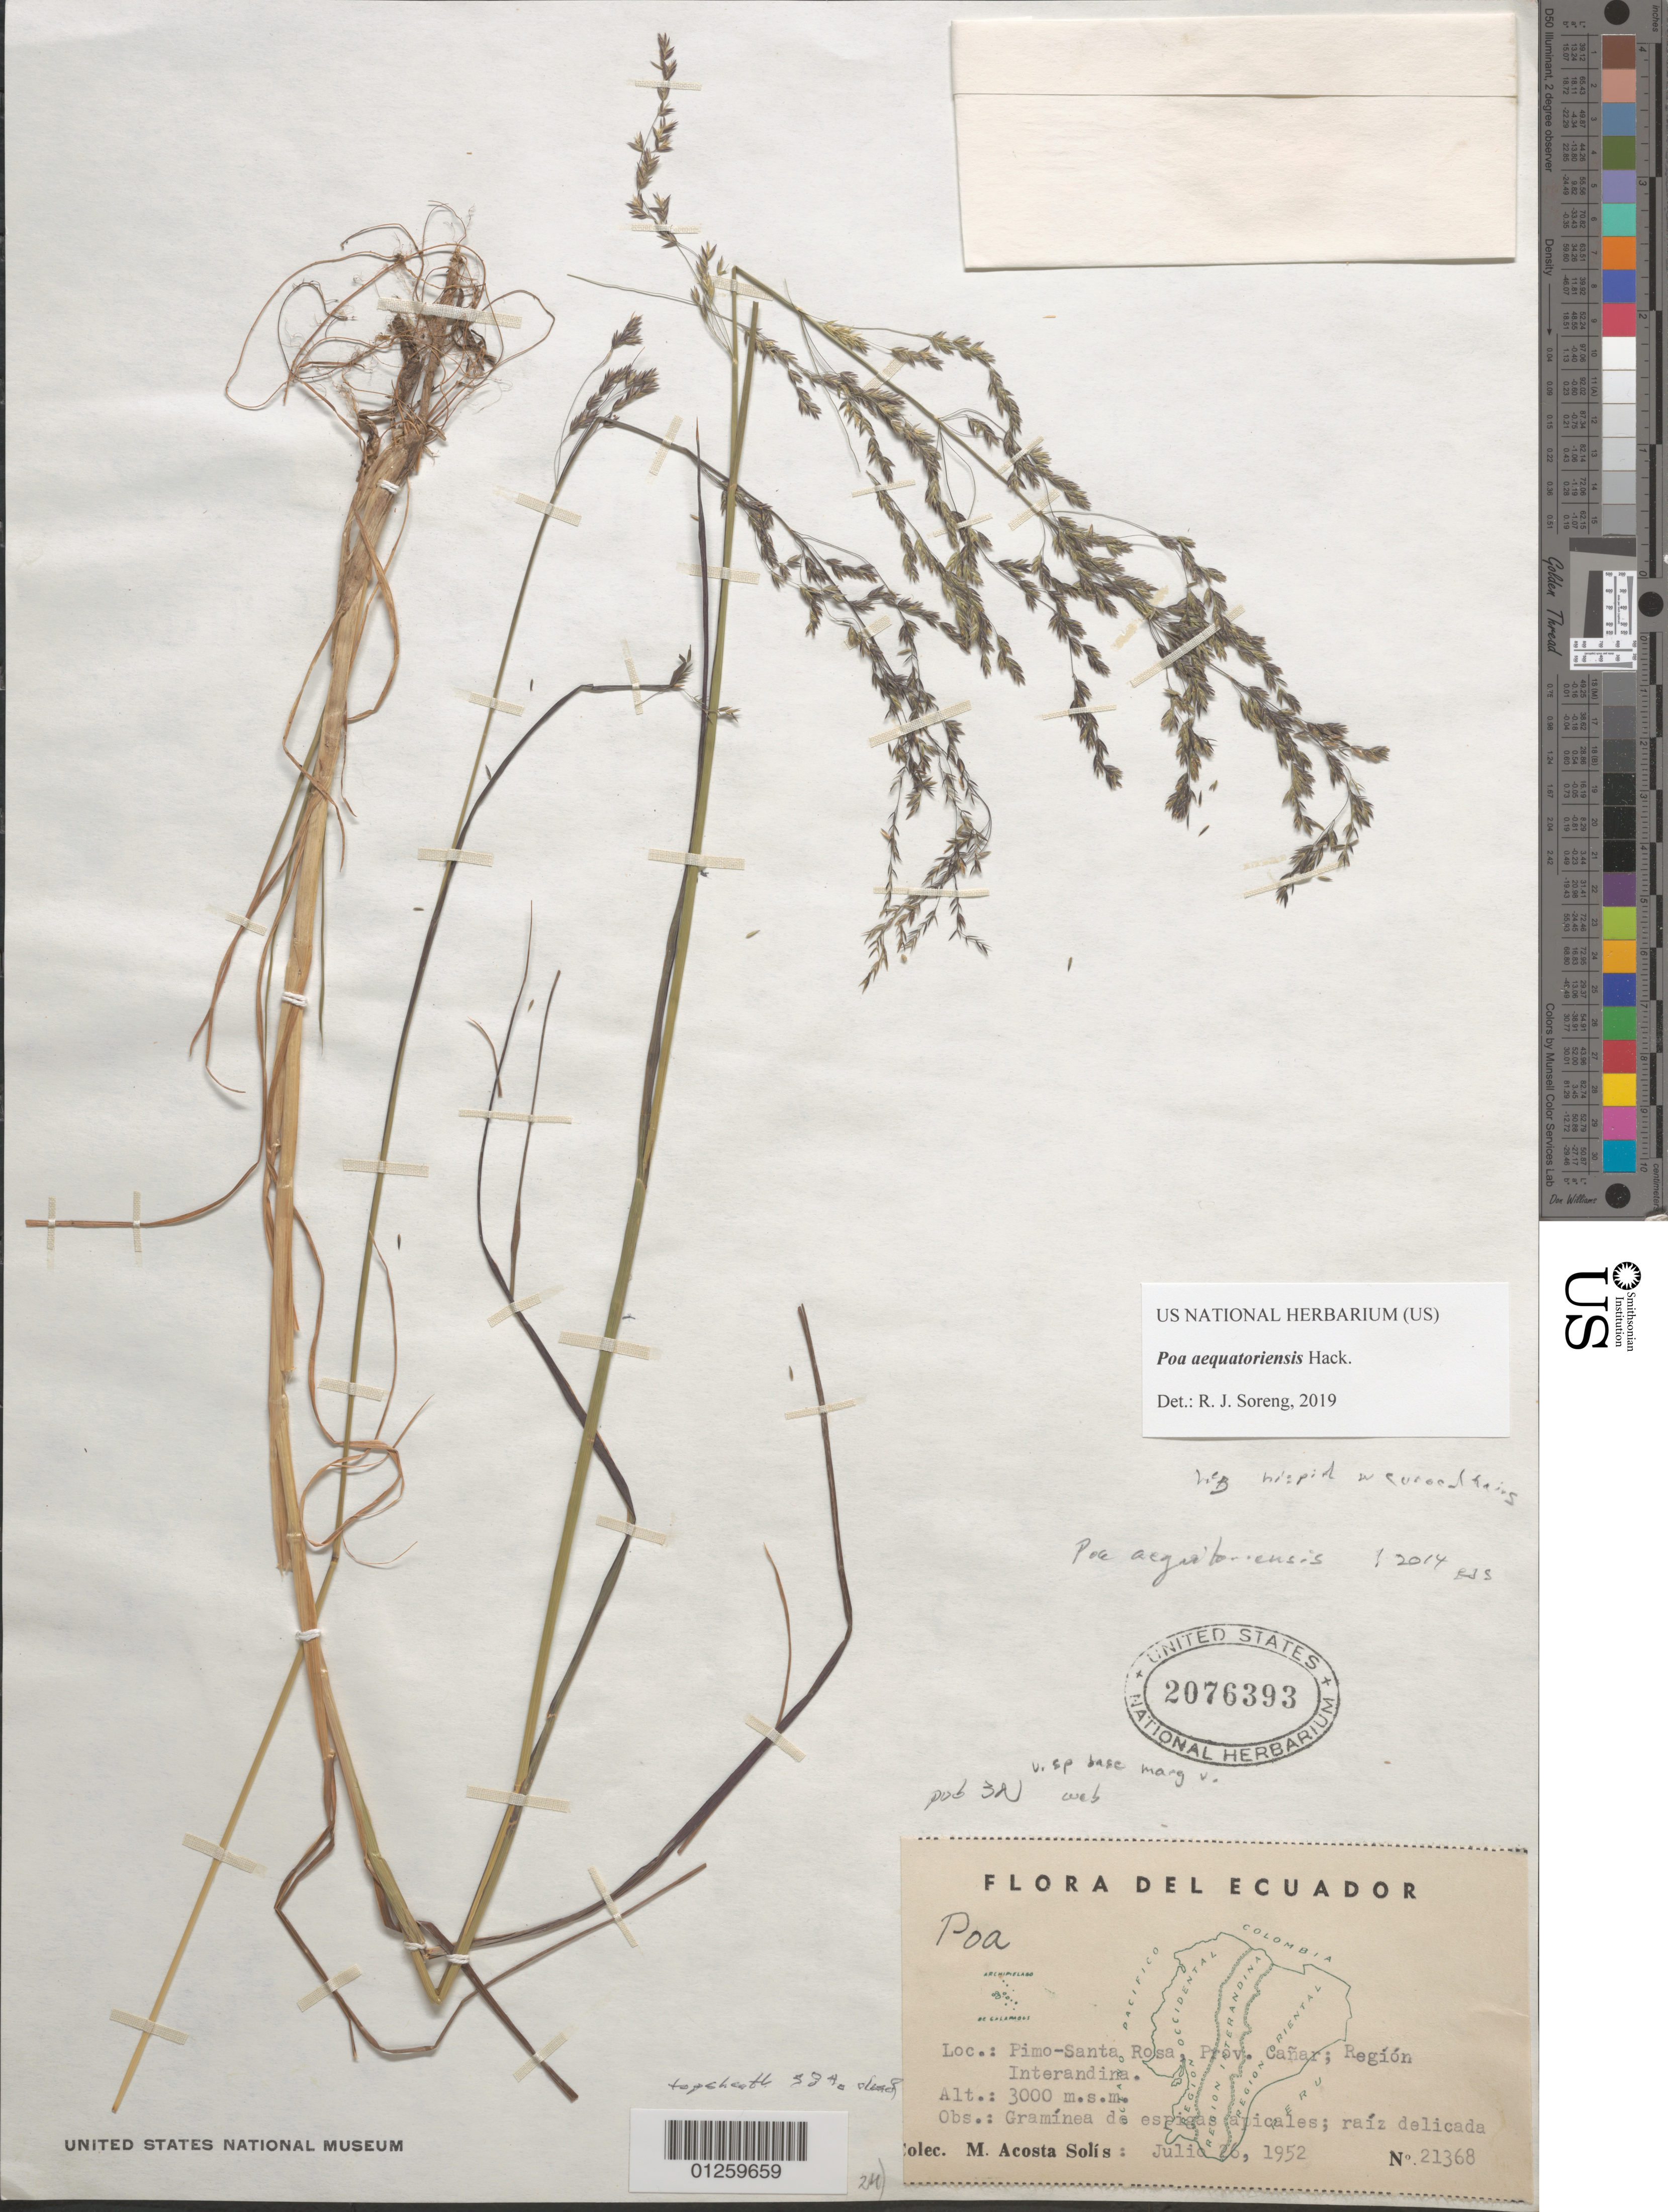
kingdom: Plantae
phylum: Tracheophyta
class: Liliopsida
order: Poales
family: Poaceae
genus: Poa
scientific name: Poa aequatoriensis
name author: Hack.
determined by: Soreng, Robert J., Research Associate (BOT), Smithsonian Institution - National Museum of Natural History (UNITED STATES)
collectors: M. Acosta Solis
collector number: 21368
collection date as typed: Julio 26, 1952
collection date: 1952-07-26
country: Ecuador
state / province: Canar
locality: Pimo-Santa Rosa, Prov. Canar; Region Interandina.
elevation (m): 3000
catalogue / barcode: US 2076393